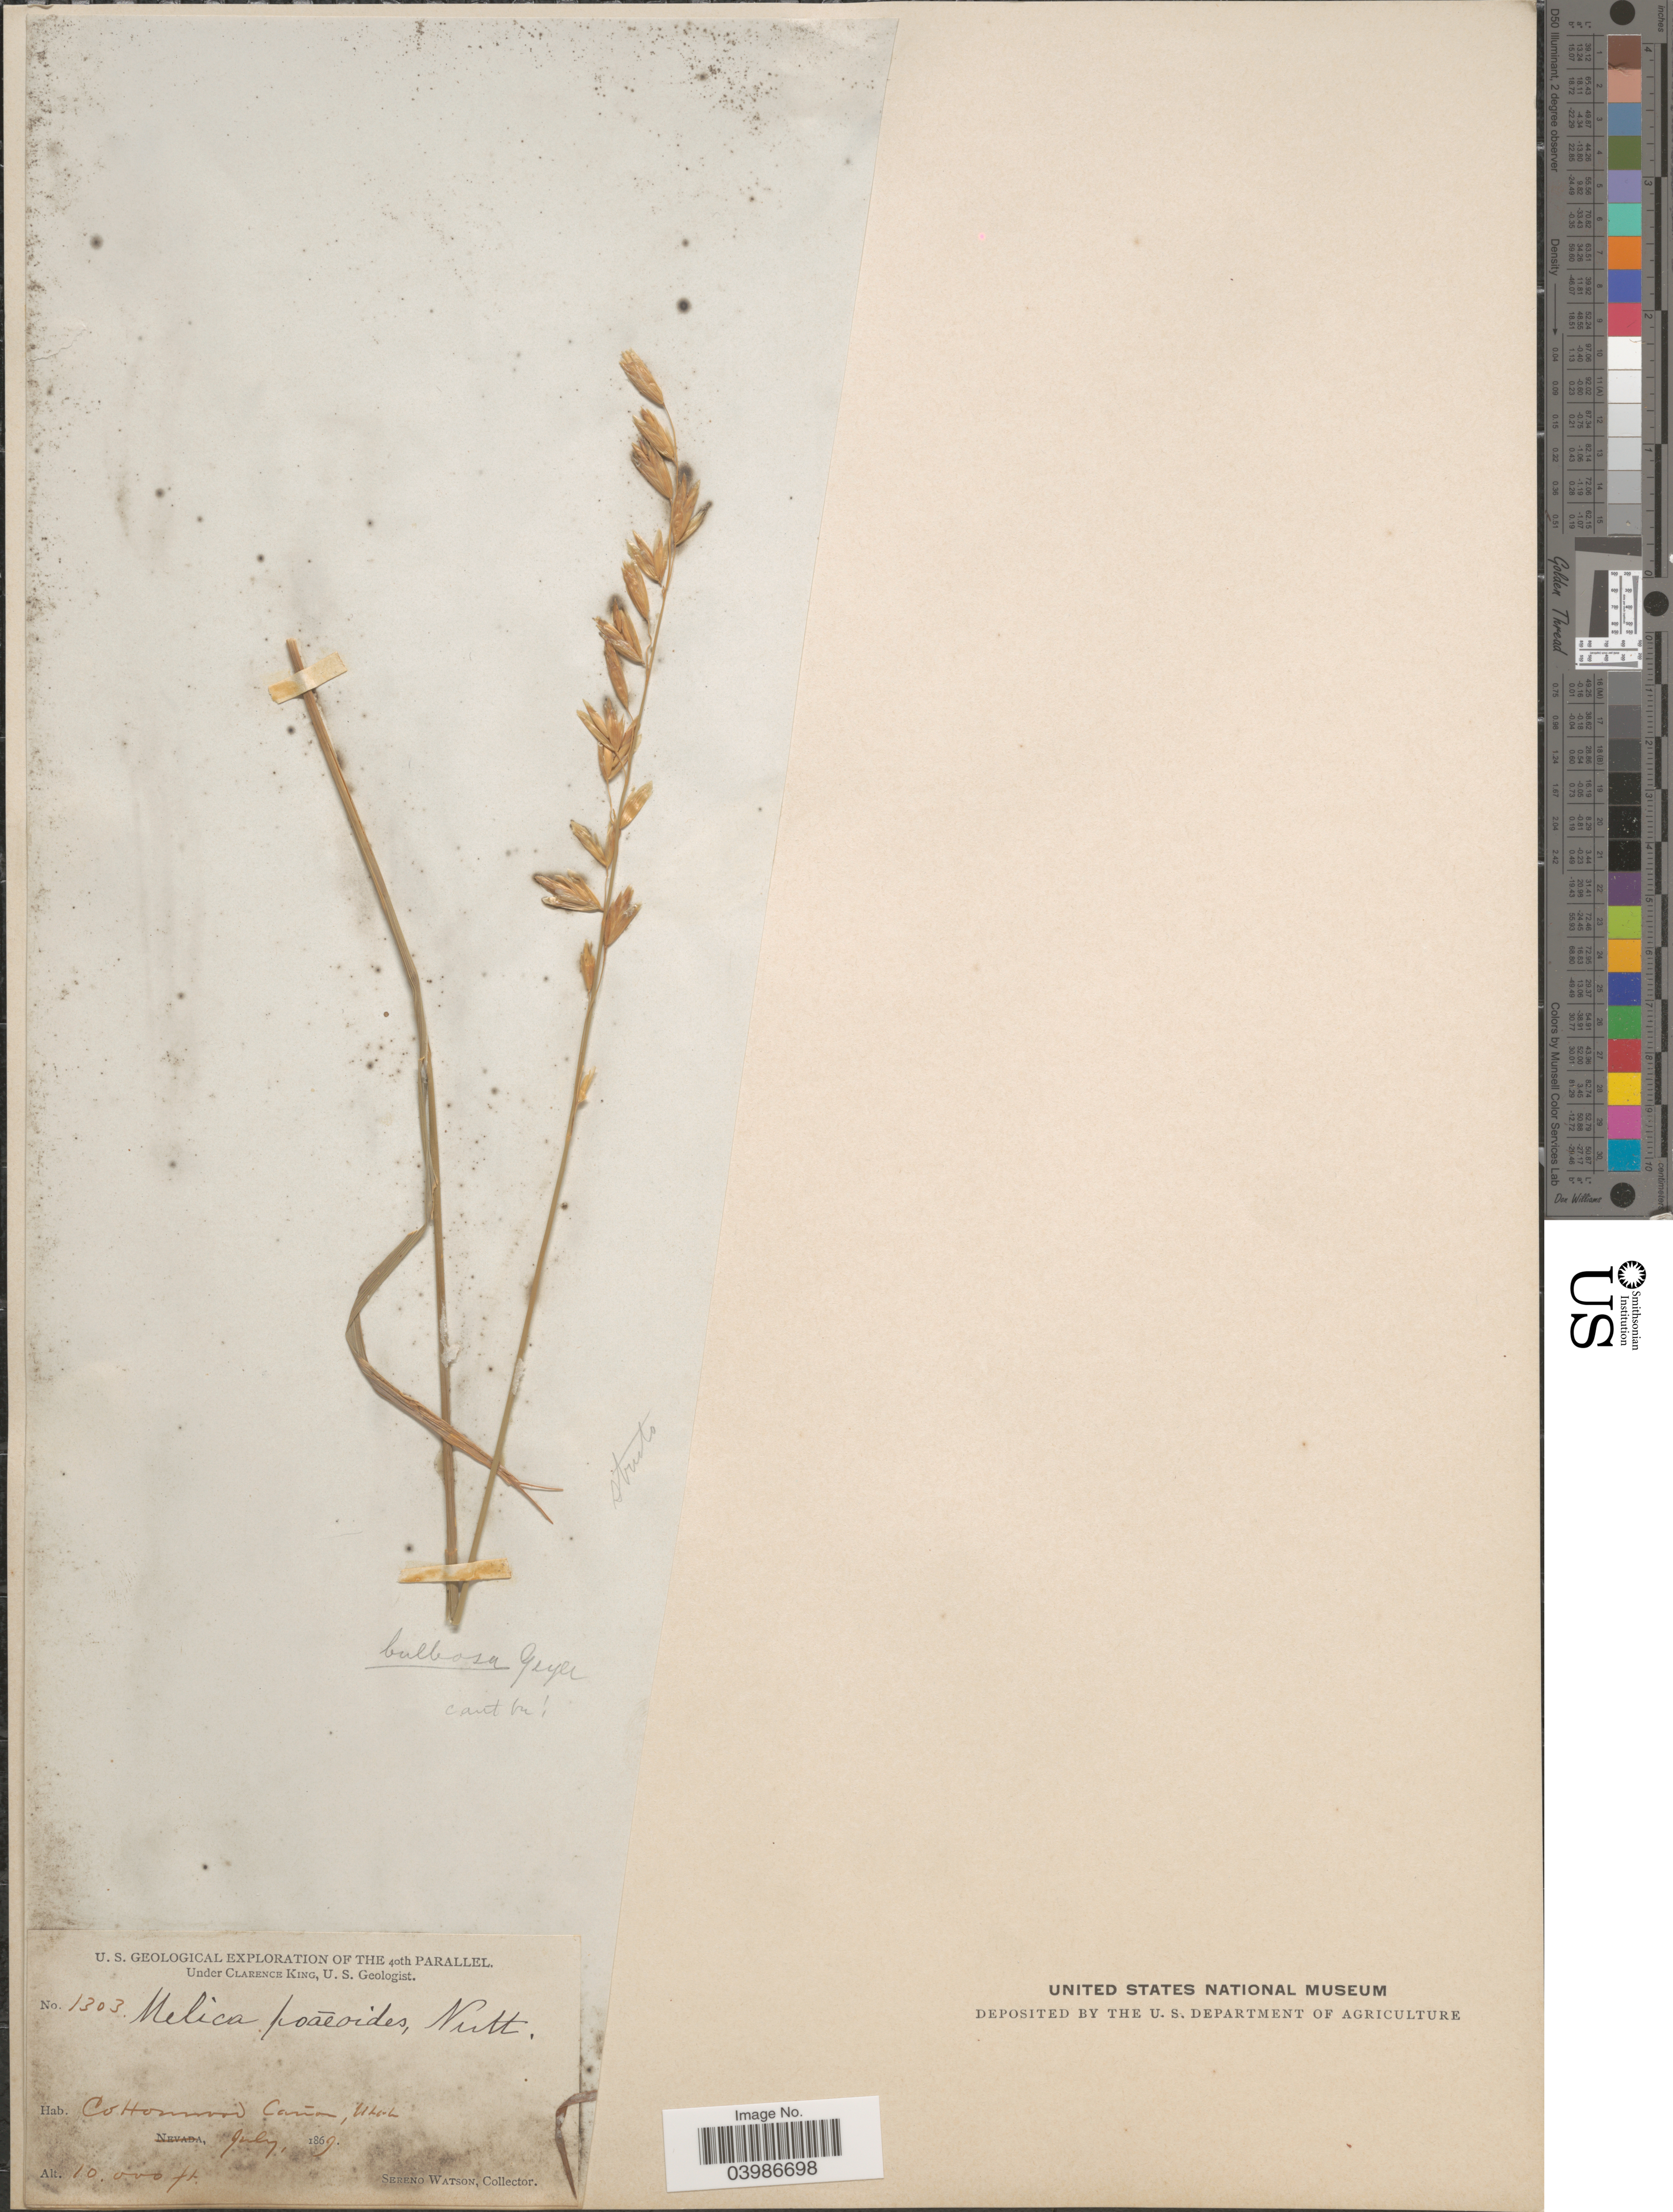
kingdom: Plantae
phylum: Tracheophyta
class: Liliopsida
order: Poales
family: Poaceae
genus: Melica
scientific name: Melica stricta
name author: Bol.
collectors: S. Watson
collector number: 1303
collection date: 1869-07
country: United States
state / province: Utah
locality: Cottonwood Cañon.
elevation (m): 3048